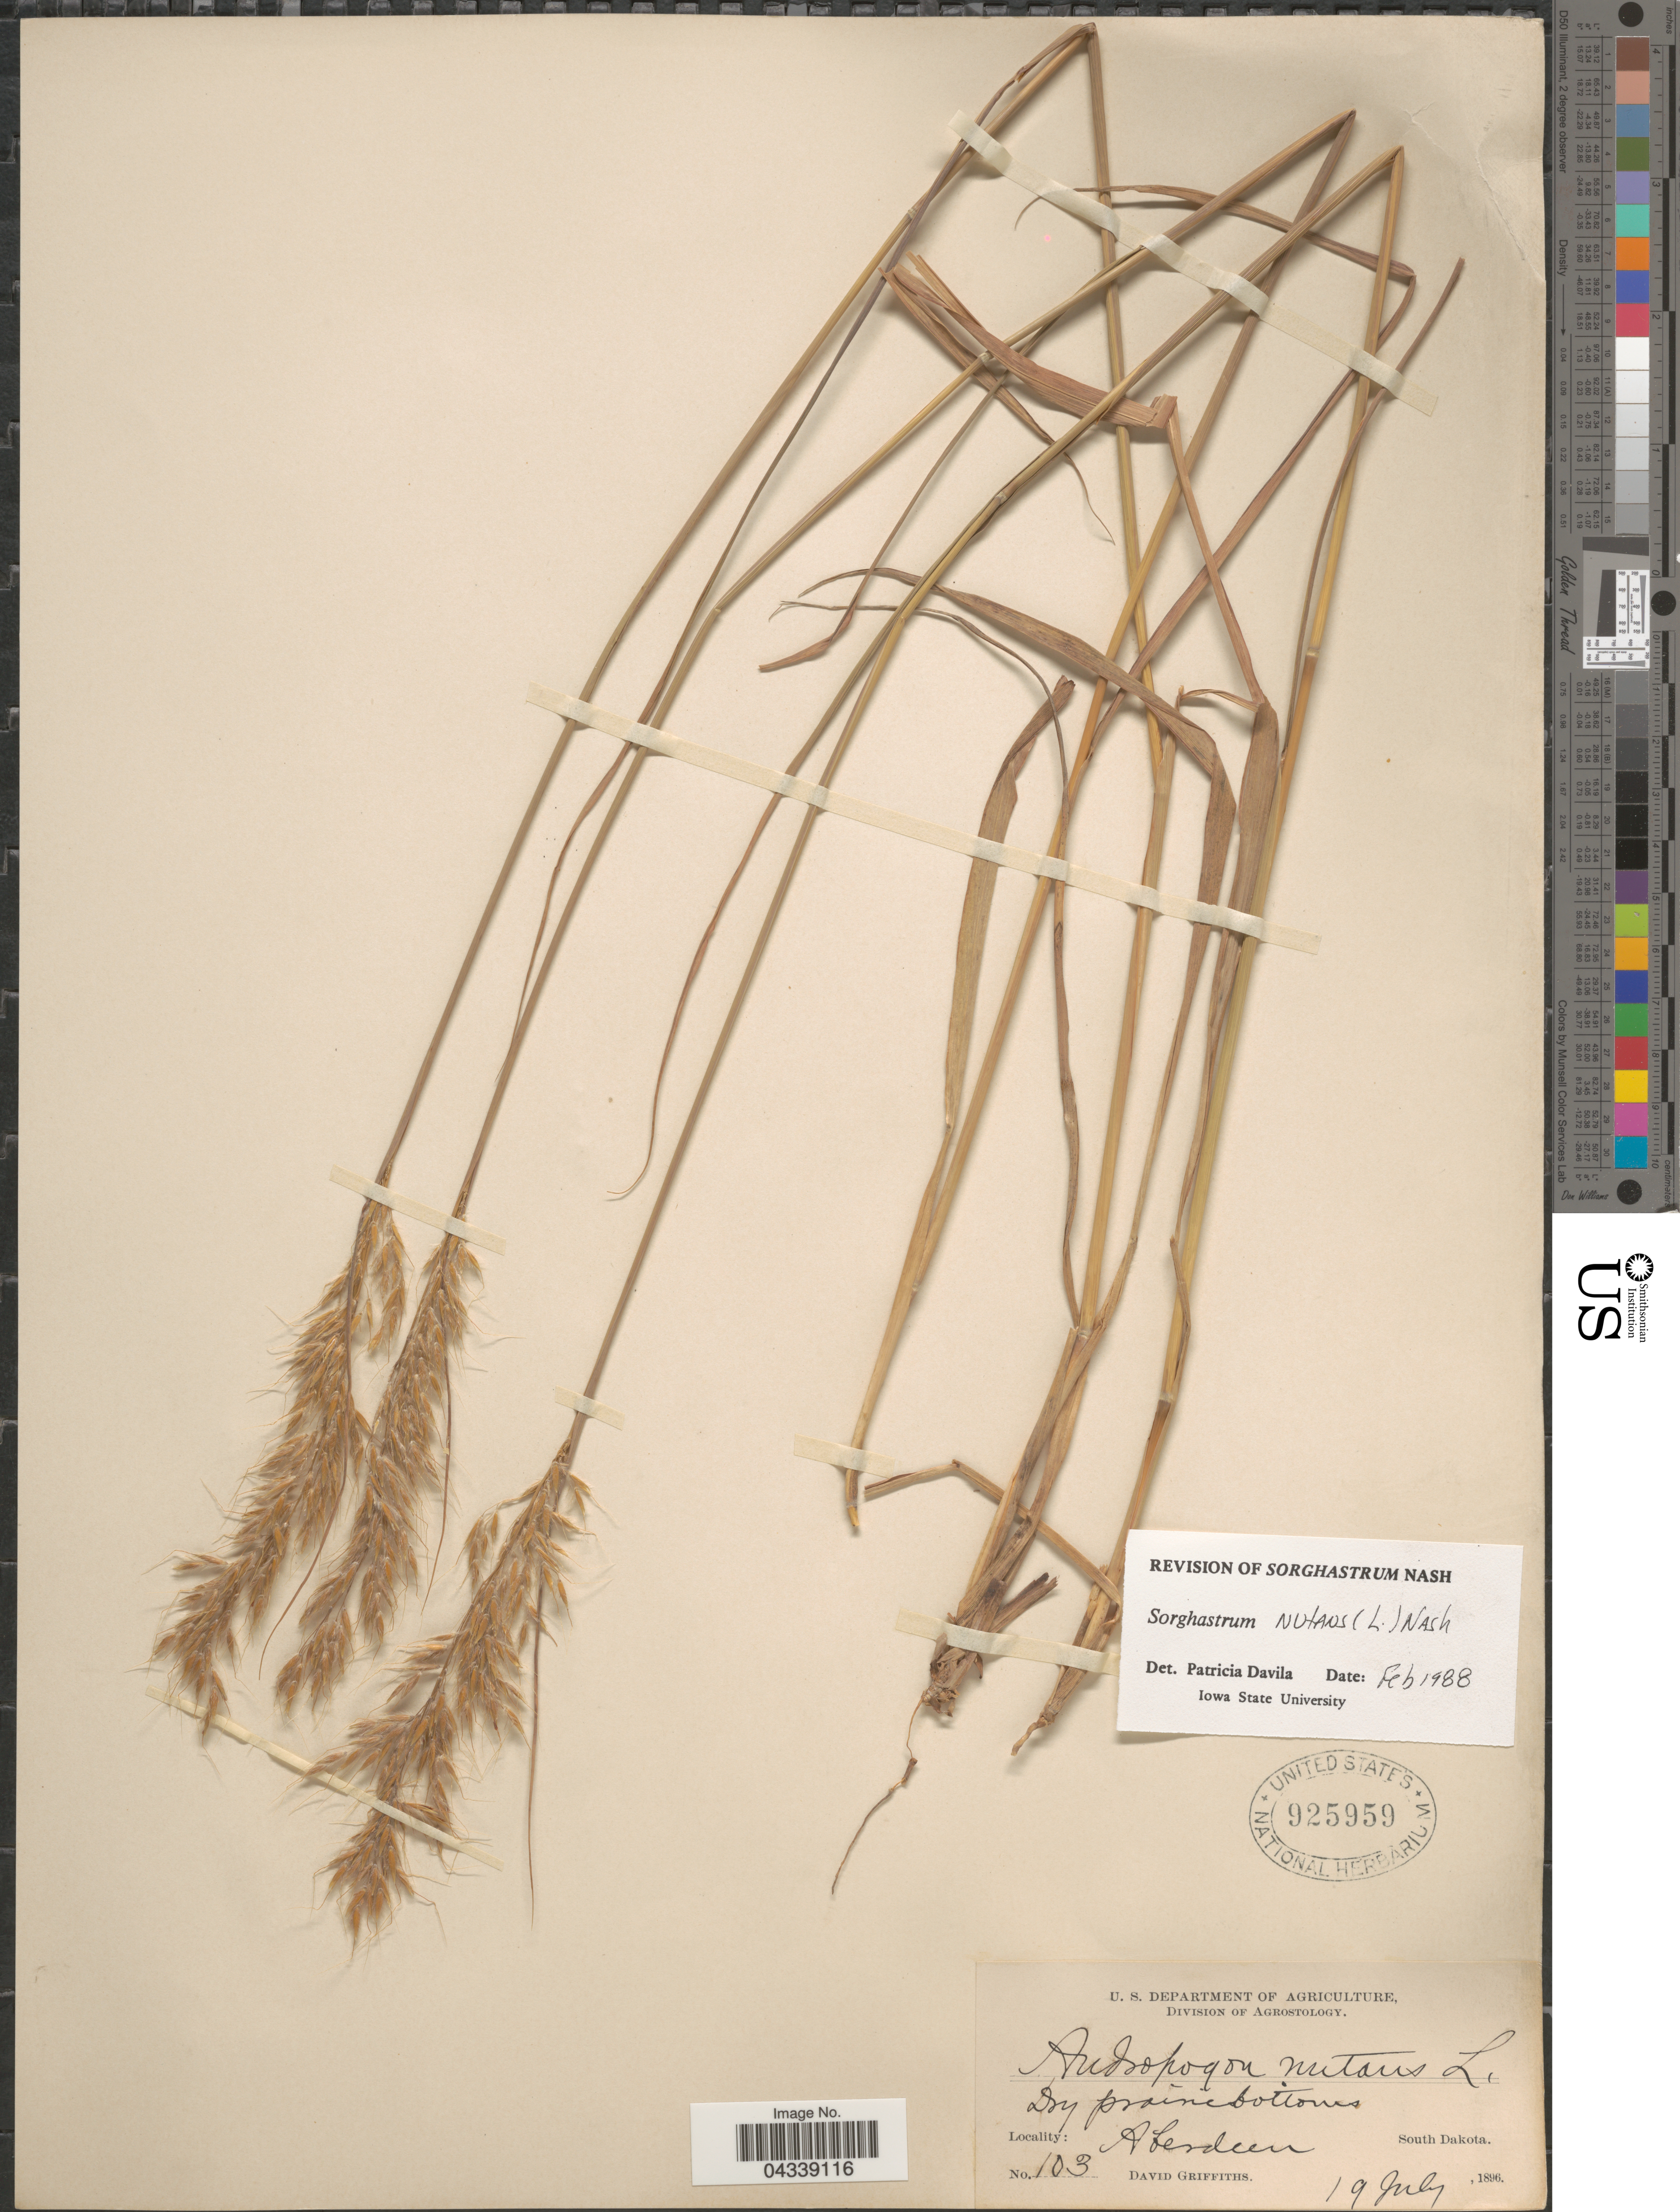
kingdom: Plantae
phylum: Tracheophyta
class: Liliopsida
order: Poales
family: Poaceae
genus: Sorghastrum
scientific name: Sorghastrum nutans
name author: (L.) Nash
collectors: D. Griffiths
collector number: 103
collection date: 1896-07-19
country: United States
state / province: South Dakota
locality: Dry prairie bottoms. Aberdeen.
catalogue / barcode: US 925959